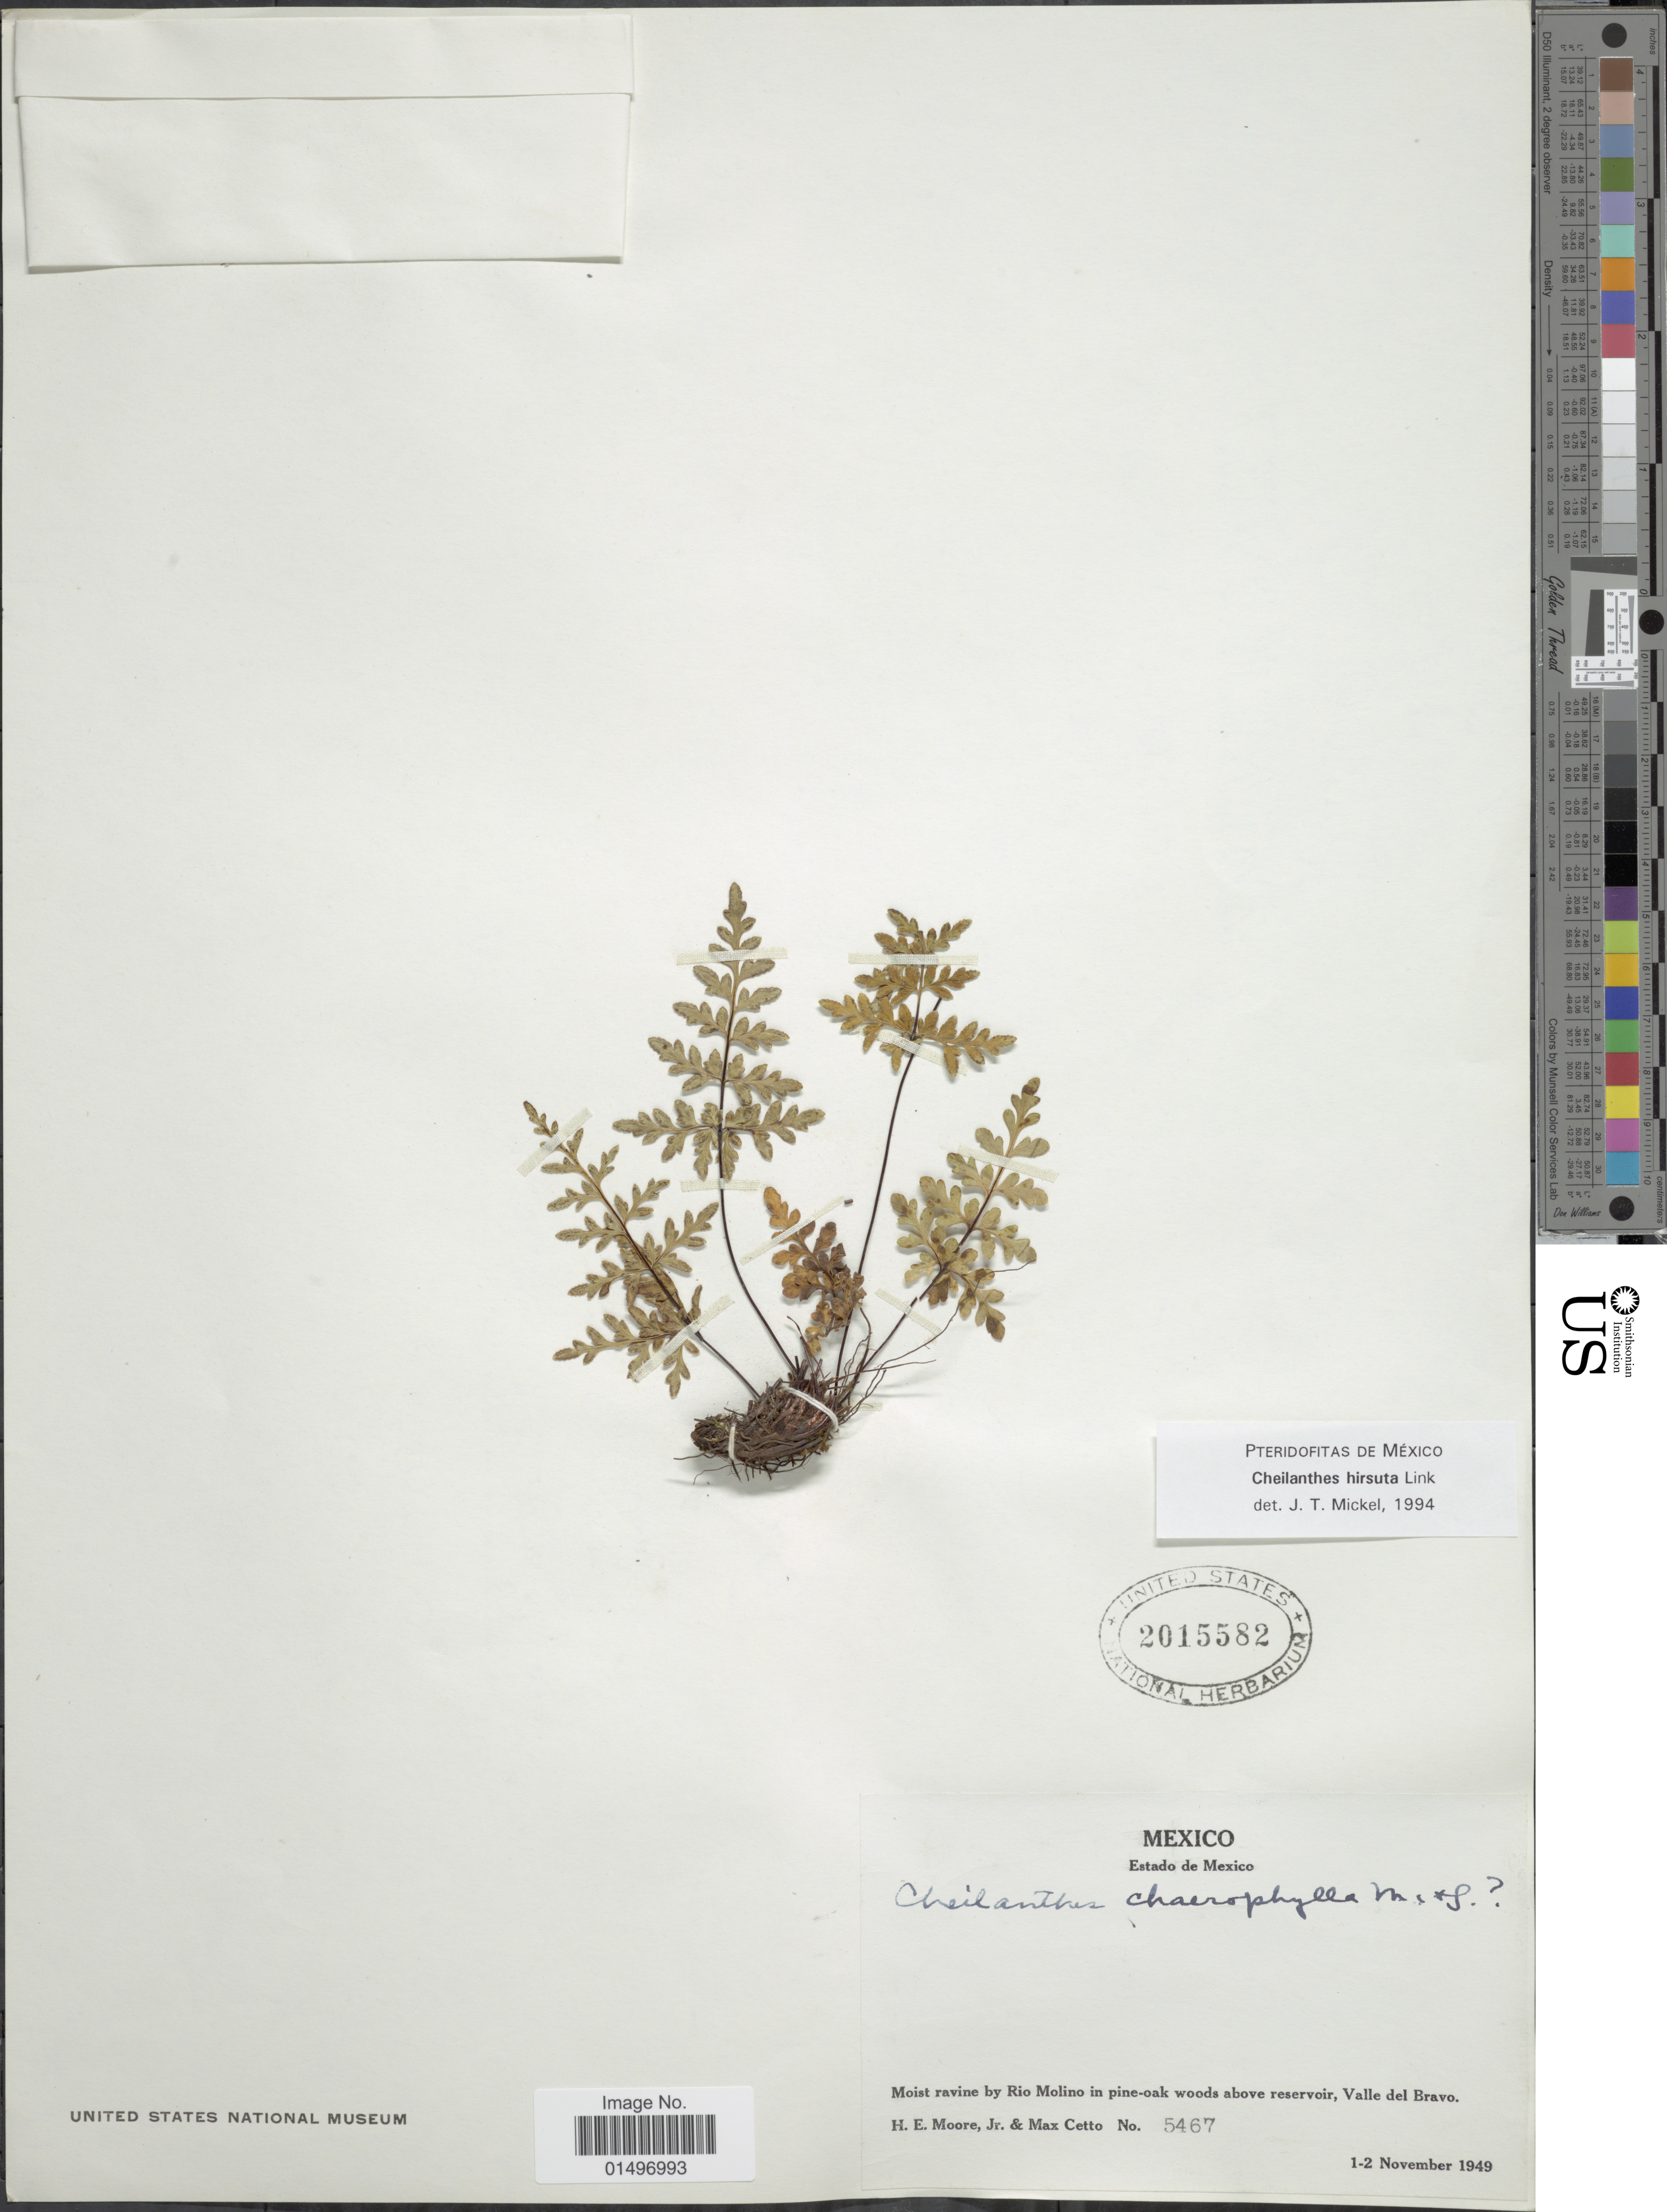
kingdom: Plantae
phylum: Tracheophyta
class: Polypodiopsida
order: Polypodiales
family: Pteridaceae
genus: Gaga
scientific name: Gaga hirsuta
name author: (Link) Fay W. Li & Windham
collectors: H. Moore & M. Cetto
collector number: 5467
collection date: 1949-11-01/1949-11-02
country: Mexico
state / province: México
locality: Mexico, Estado de Mexico, Moist ravine by Rio Molini in pine-oak above reservoir, Valley del Bravo.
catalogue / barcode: US 2015582